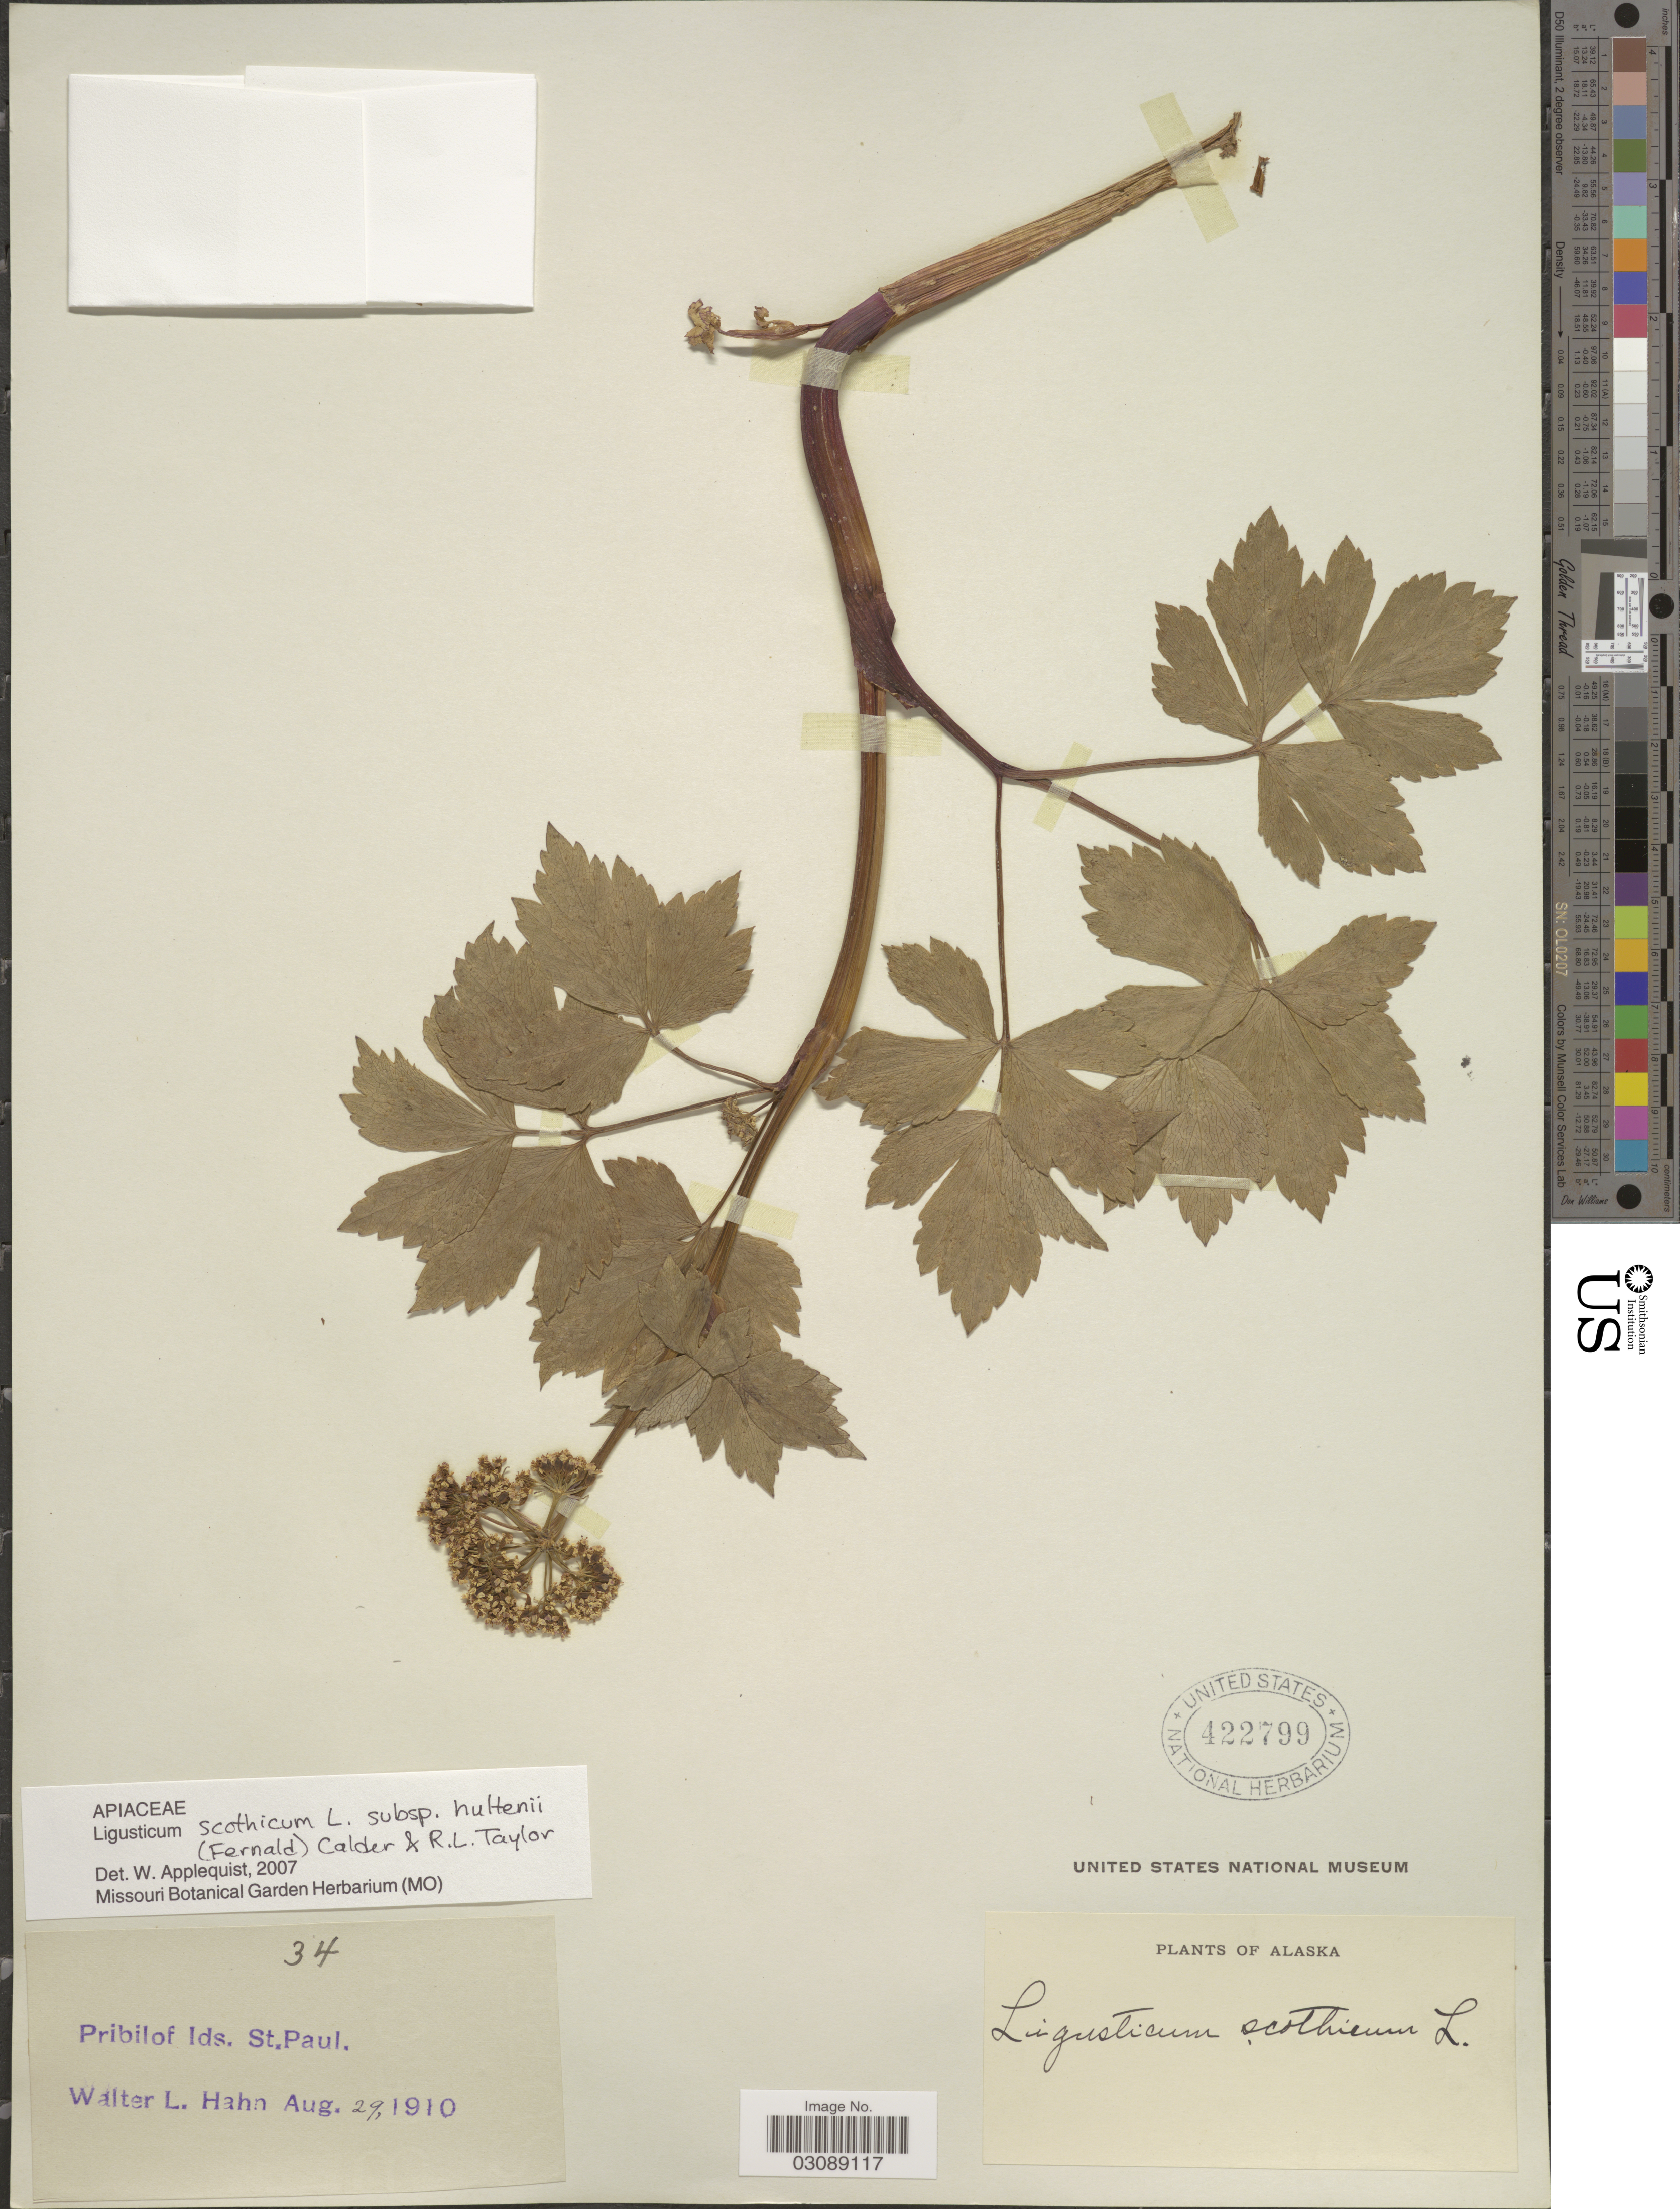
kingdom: Plantae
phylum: Tracheophyta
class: Magnoliopsida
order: Apiales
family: Apiaceae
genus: Ligusticum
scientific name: Ligusticum scoticum subsp. hultenii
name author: (Fernald) Calder & Roy L. Taylor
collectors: W. L. Hahn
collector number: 34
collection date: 1910-08-29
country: United States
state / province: Alaska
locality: Pribilof Ids. St. Paul.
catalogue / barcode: US 422799